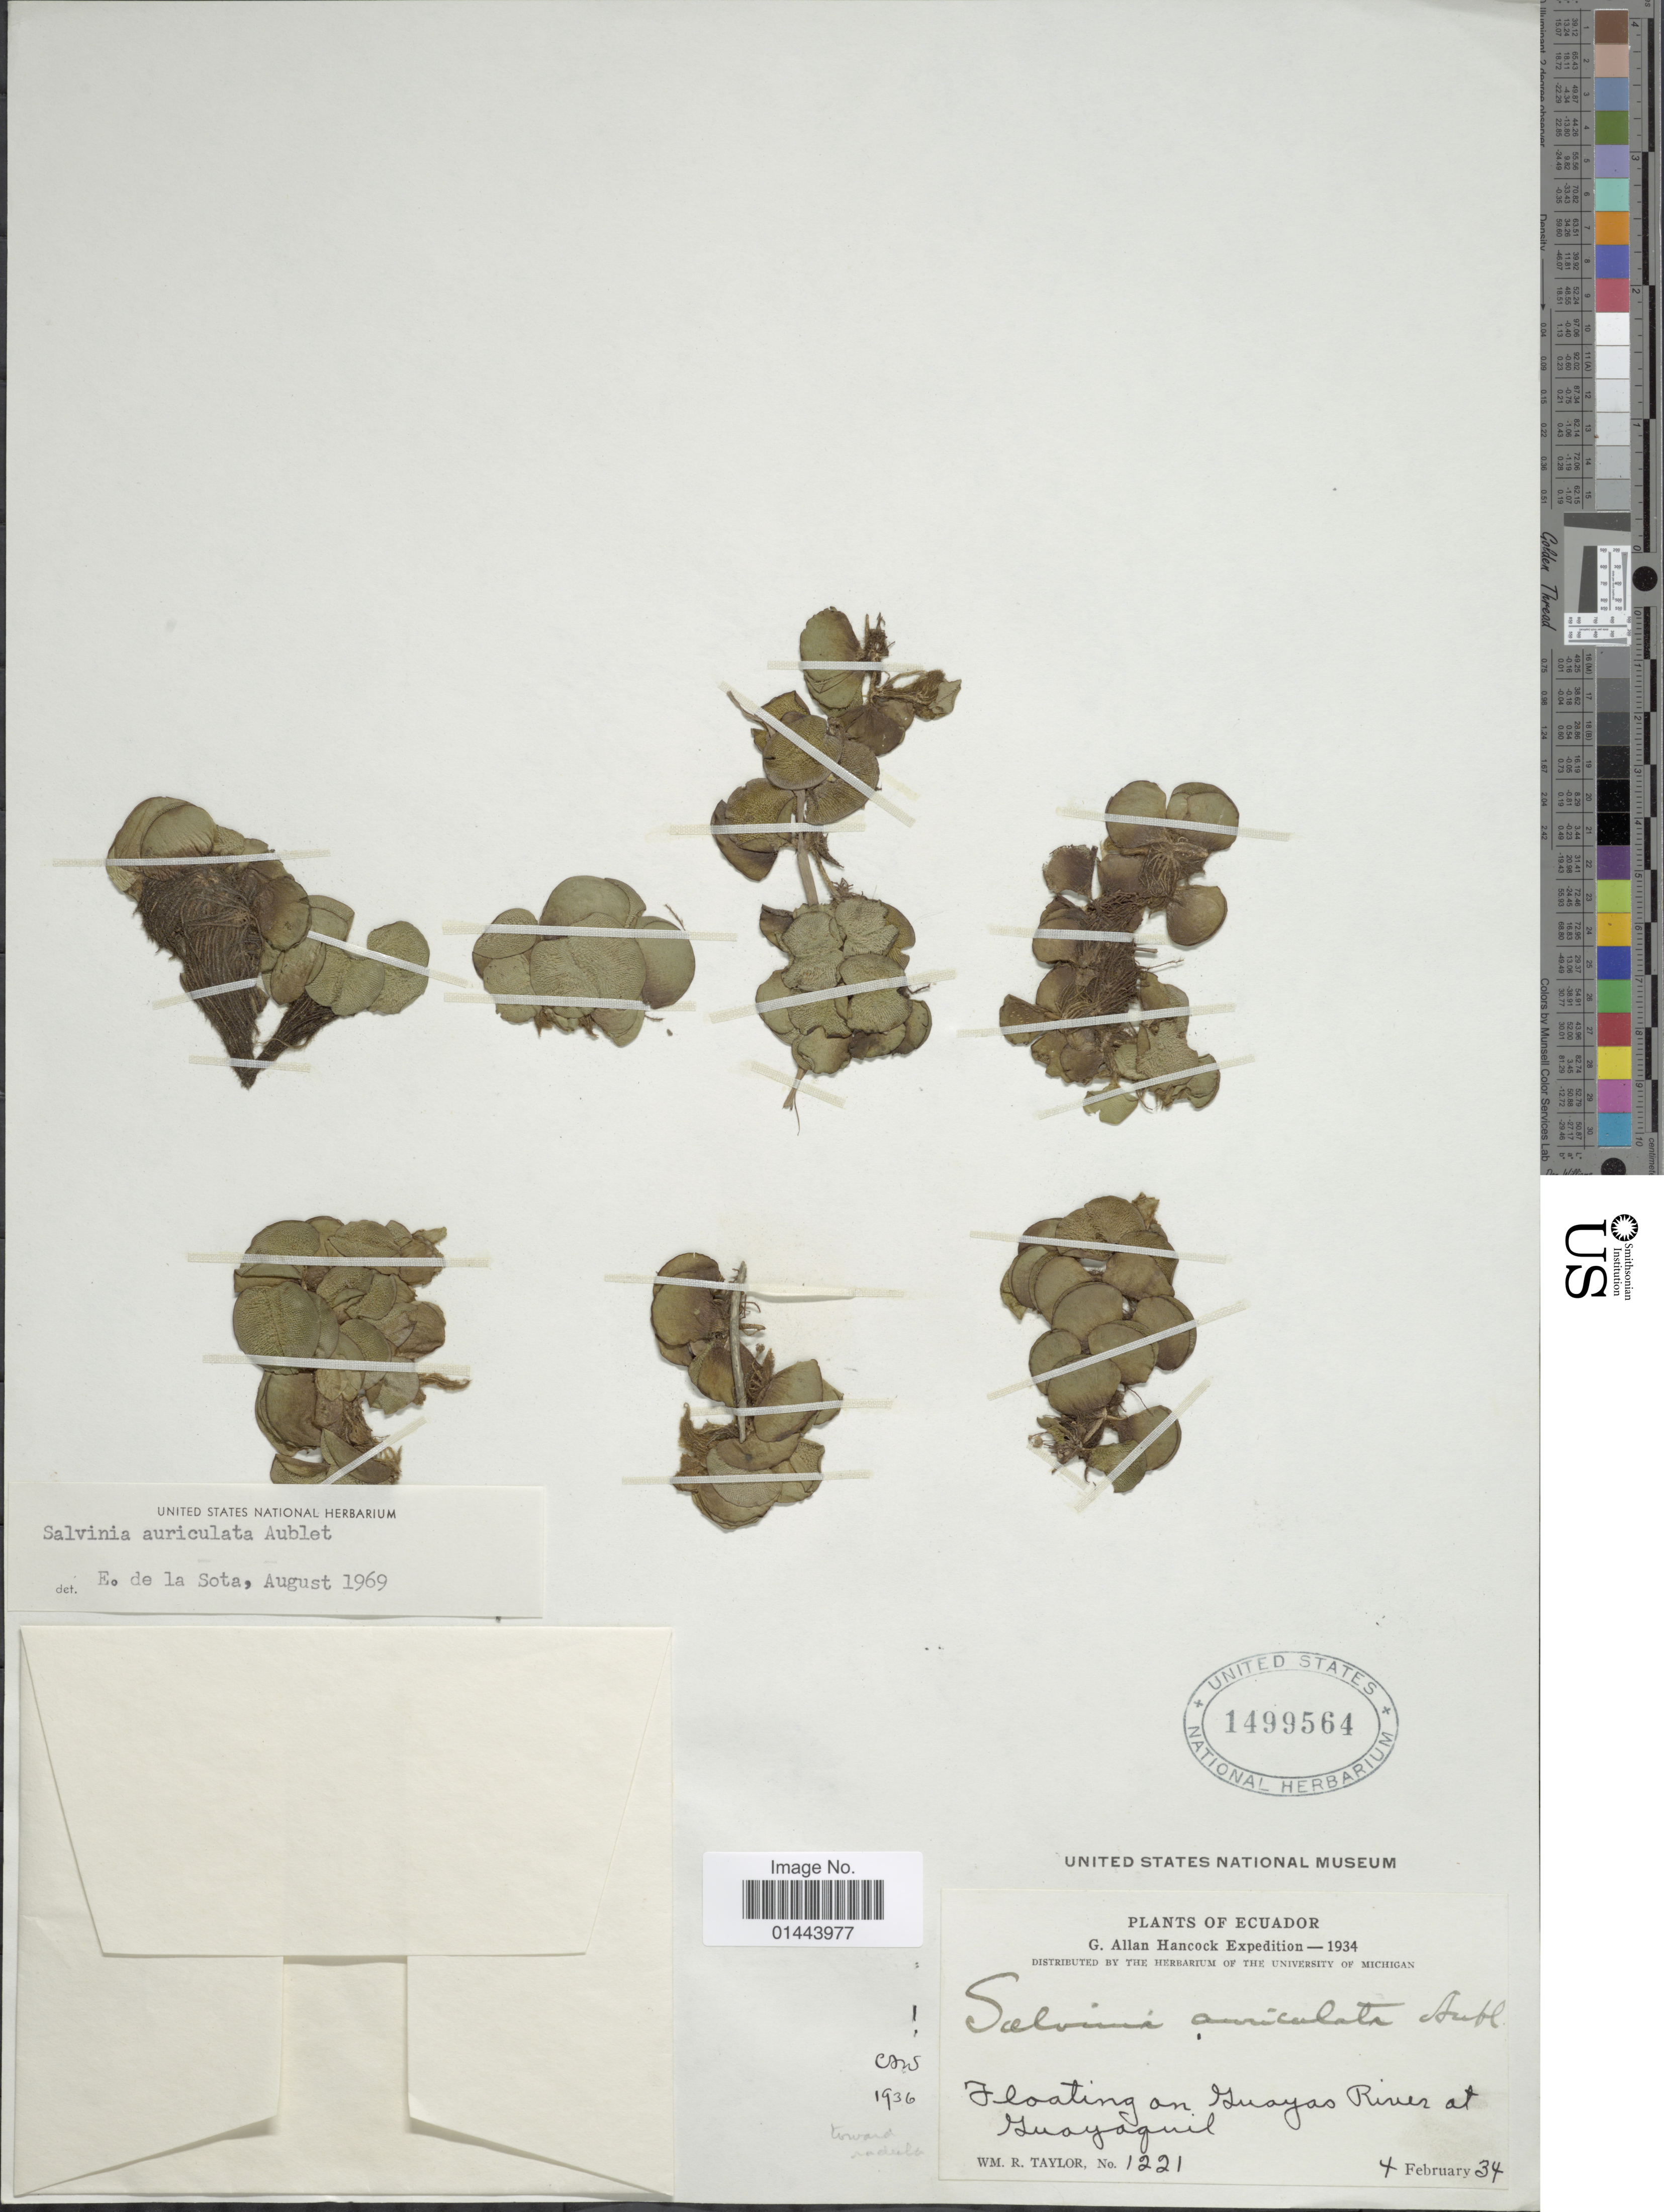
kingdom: Plantae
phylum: Tracheophyta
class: Polypodiopsida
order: Salviniales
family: Salviniaceae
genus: Salvinia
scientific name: Salvinia auriculata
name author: Aubl.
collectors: W. R. Taylor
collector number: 1221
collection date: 1934-02-04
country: Ecuador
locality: Floating on Guayas River at Guayaquil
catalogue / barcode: US 1499564